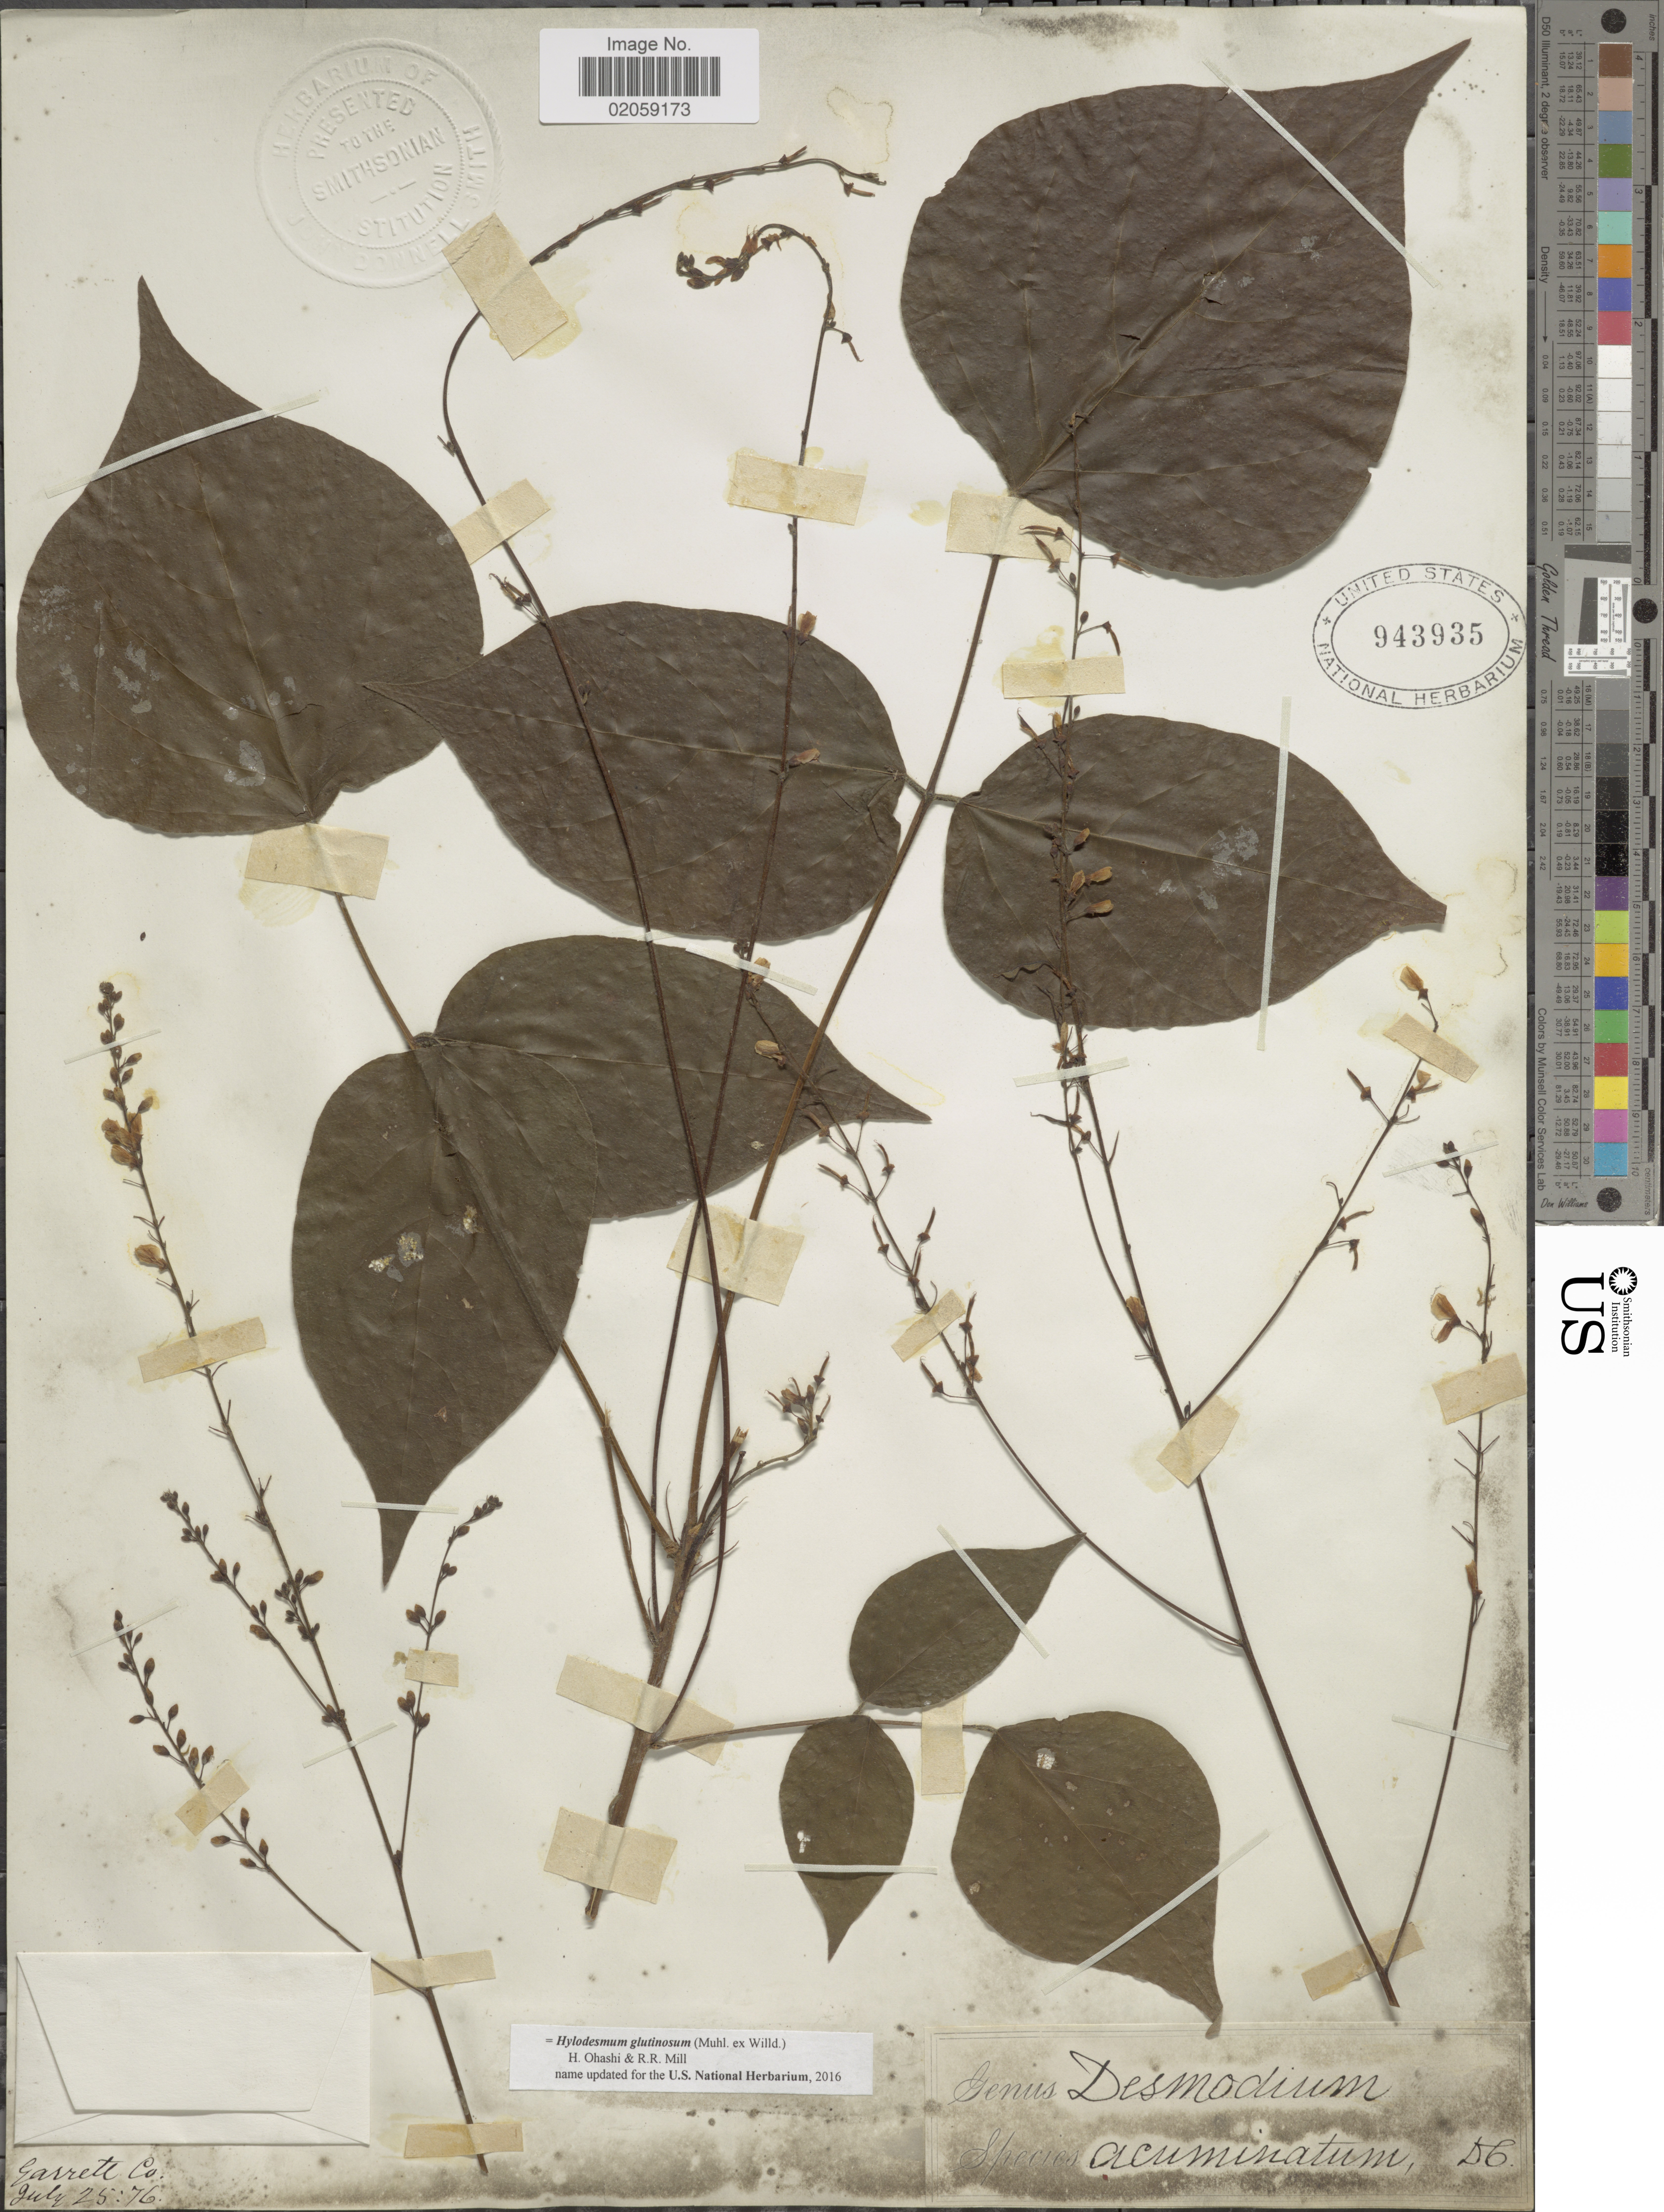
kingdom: Plantae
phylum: Tracheophyta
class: Magnoliopsida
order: Fabales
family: Fabaceae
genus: Hylodesmum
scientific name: Hylodesmum glutinosum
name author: (Muhl. ex Willd.) H. Ohashi & R.R. Mill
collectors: ex Herb. John Donnell Smith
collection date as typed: Transcribed d/m/y: 25/7/76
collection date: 1876-07-25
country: United States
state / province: Maryland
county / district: Garrett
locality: Garrett Co.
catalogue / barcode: US 943935